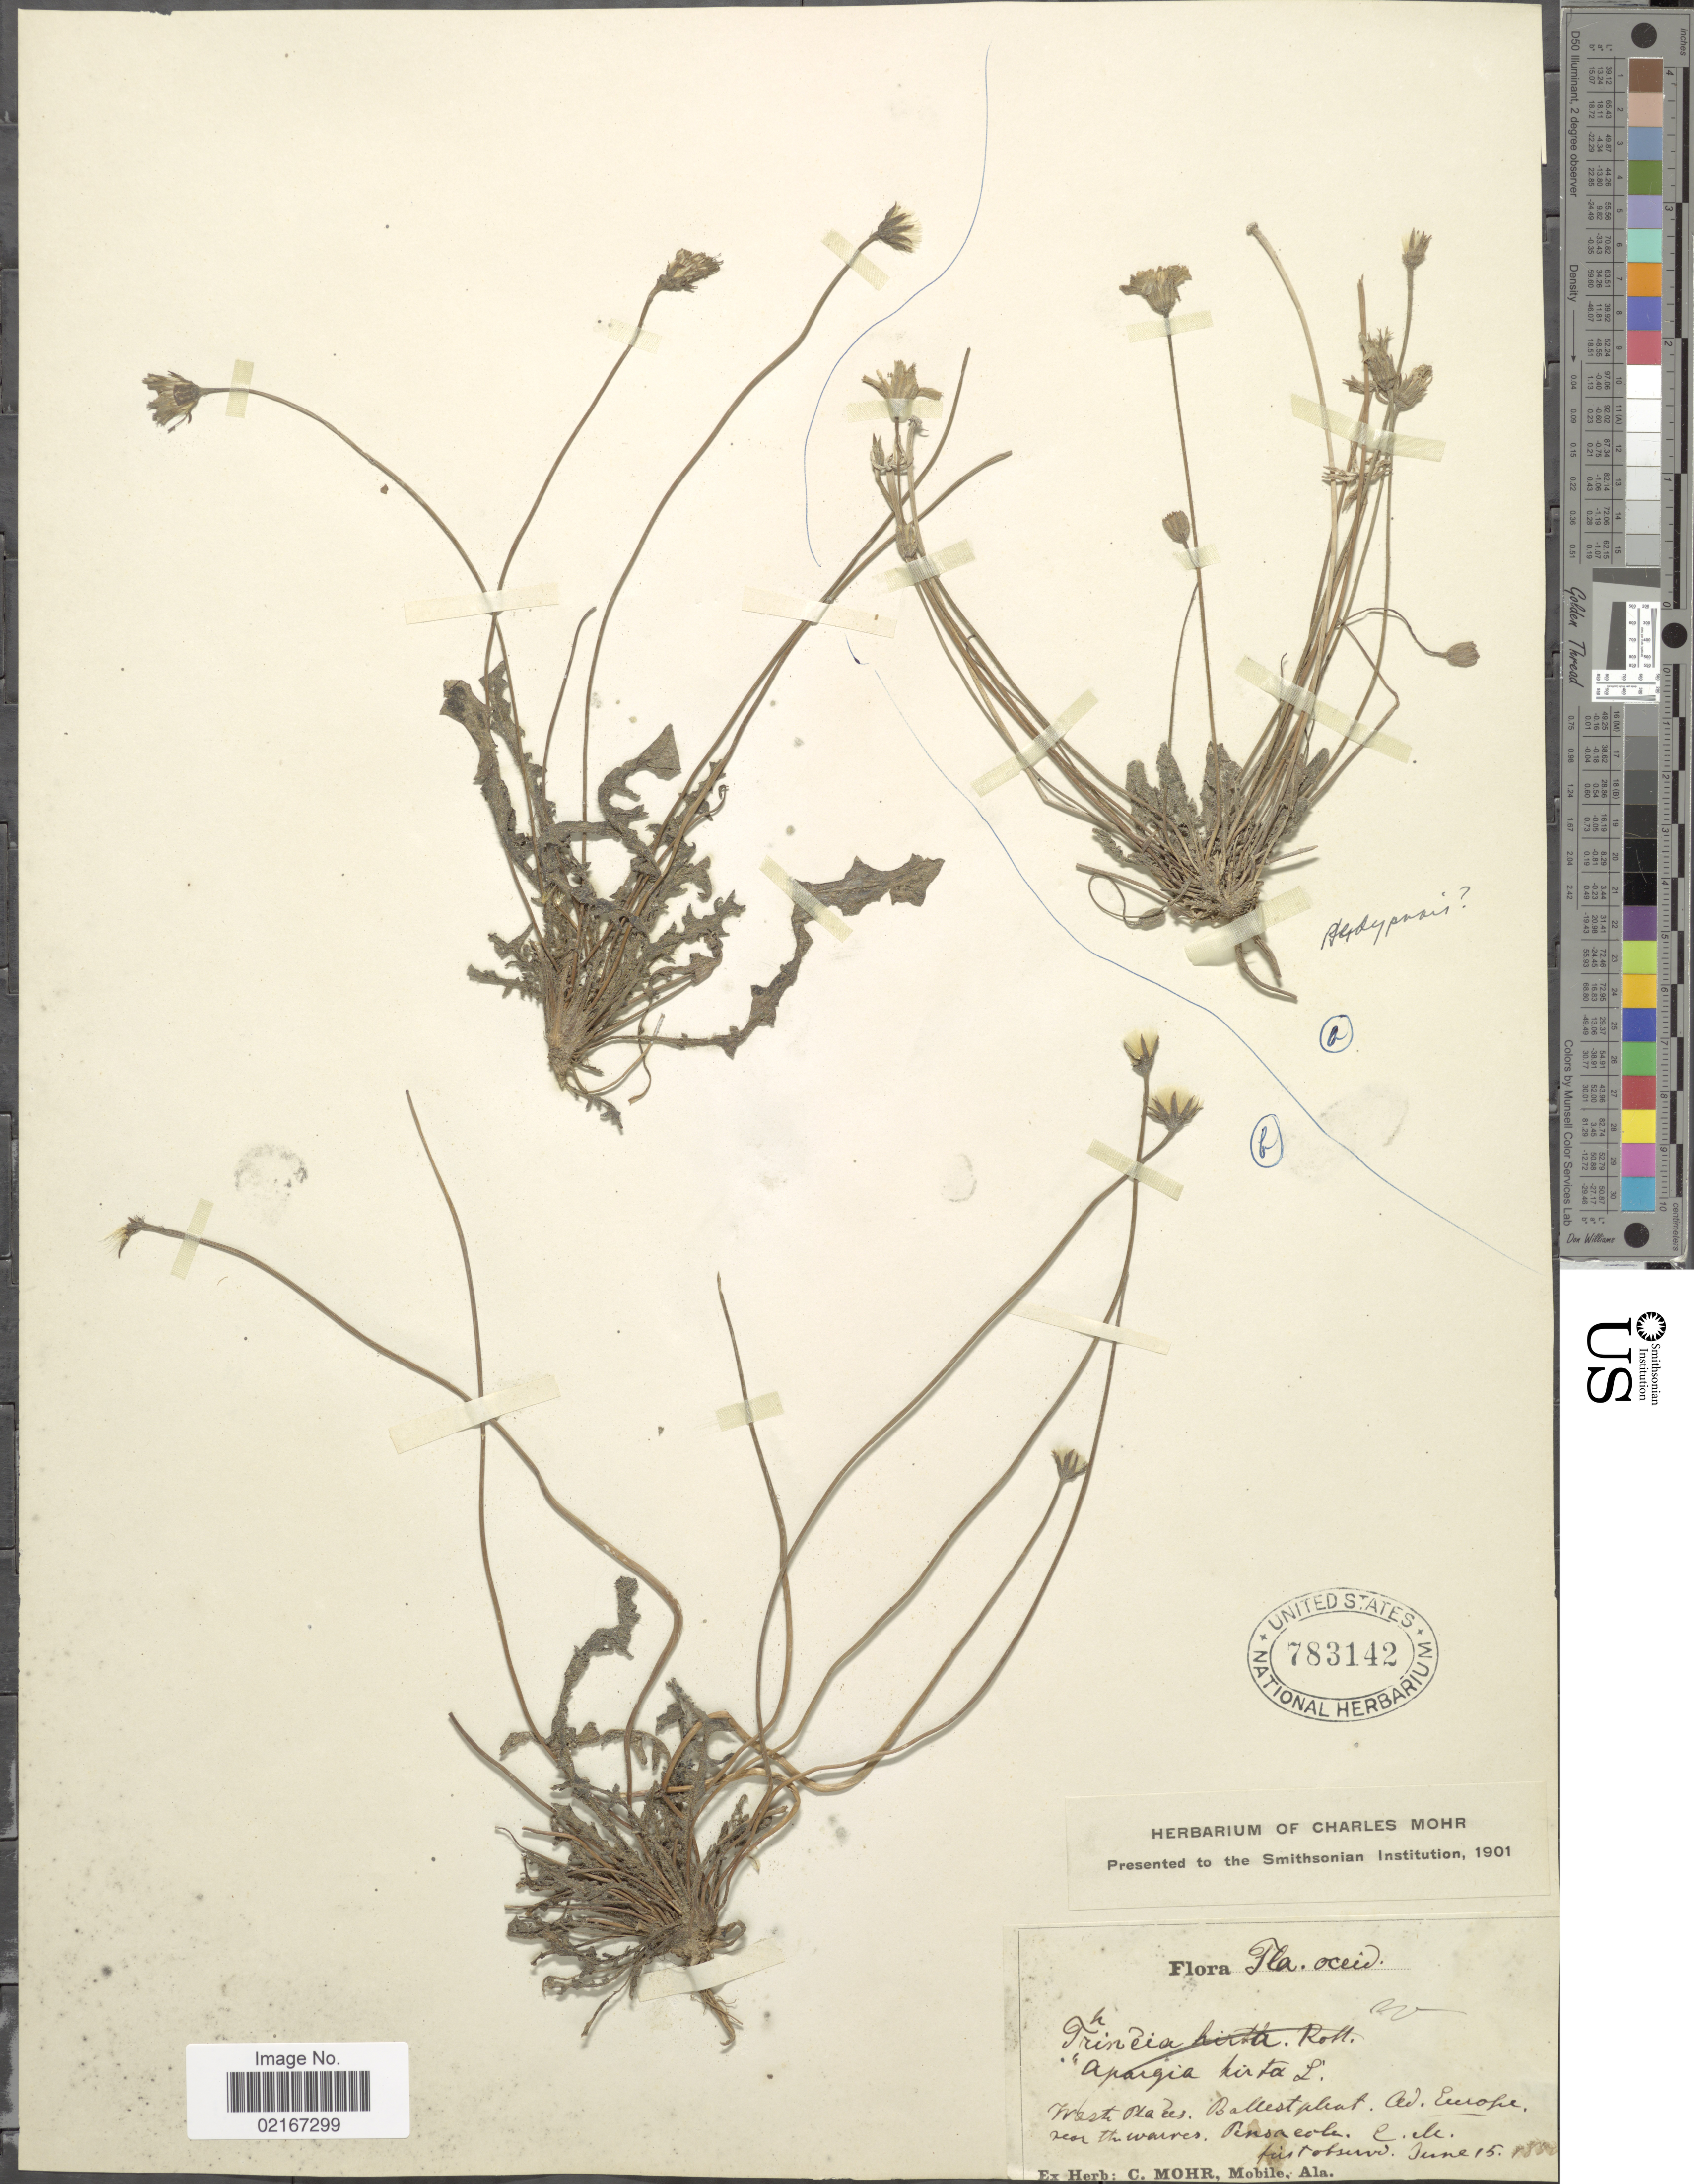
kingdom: Plantae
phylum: Tracheophyta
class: Magnoliopsida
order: Asterales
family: Asteraceae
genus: Leontodon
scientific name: Leontodon saxatilis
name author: Lam.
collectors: Mohr, C. T. (herbarium)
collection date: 1880-06-15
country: United States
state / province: Florida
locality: Pensacola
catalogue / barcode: US 783142